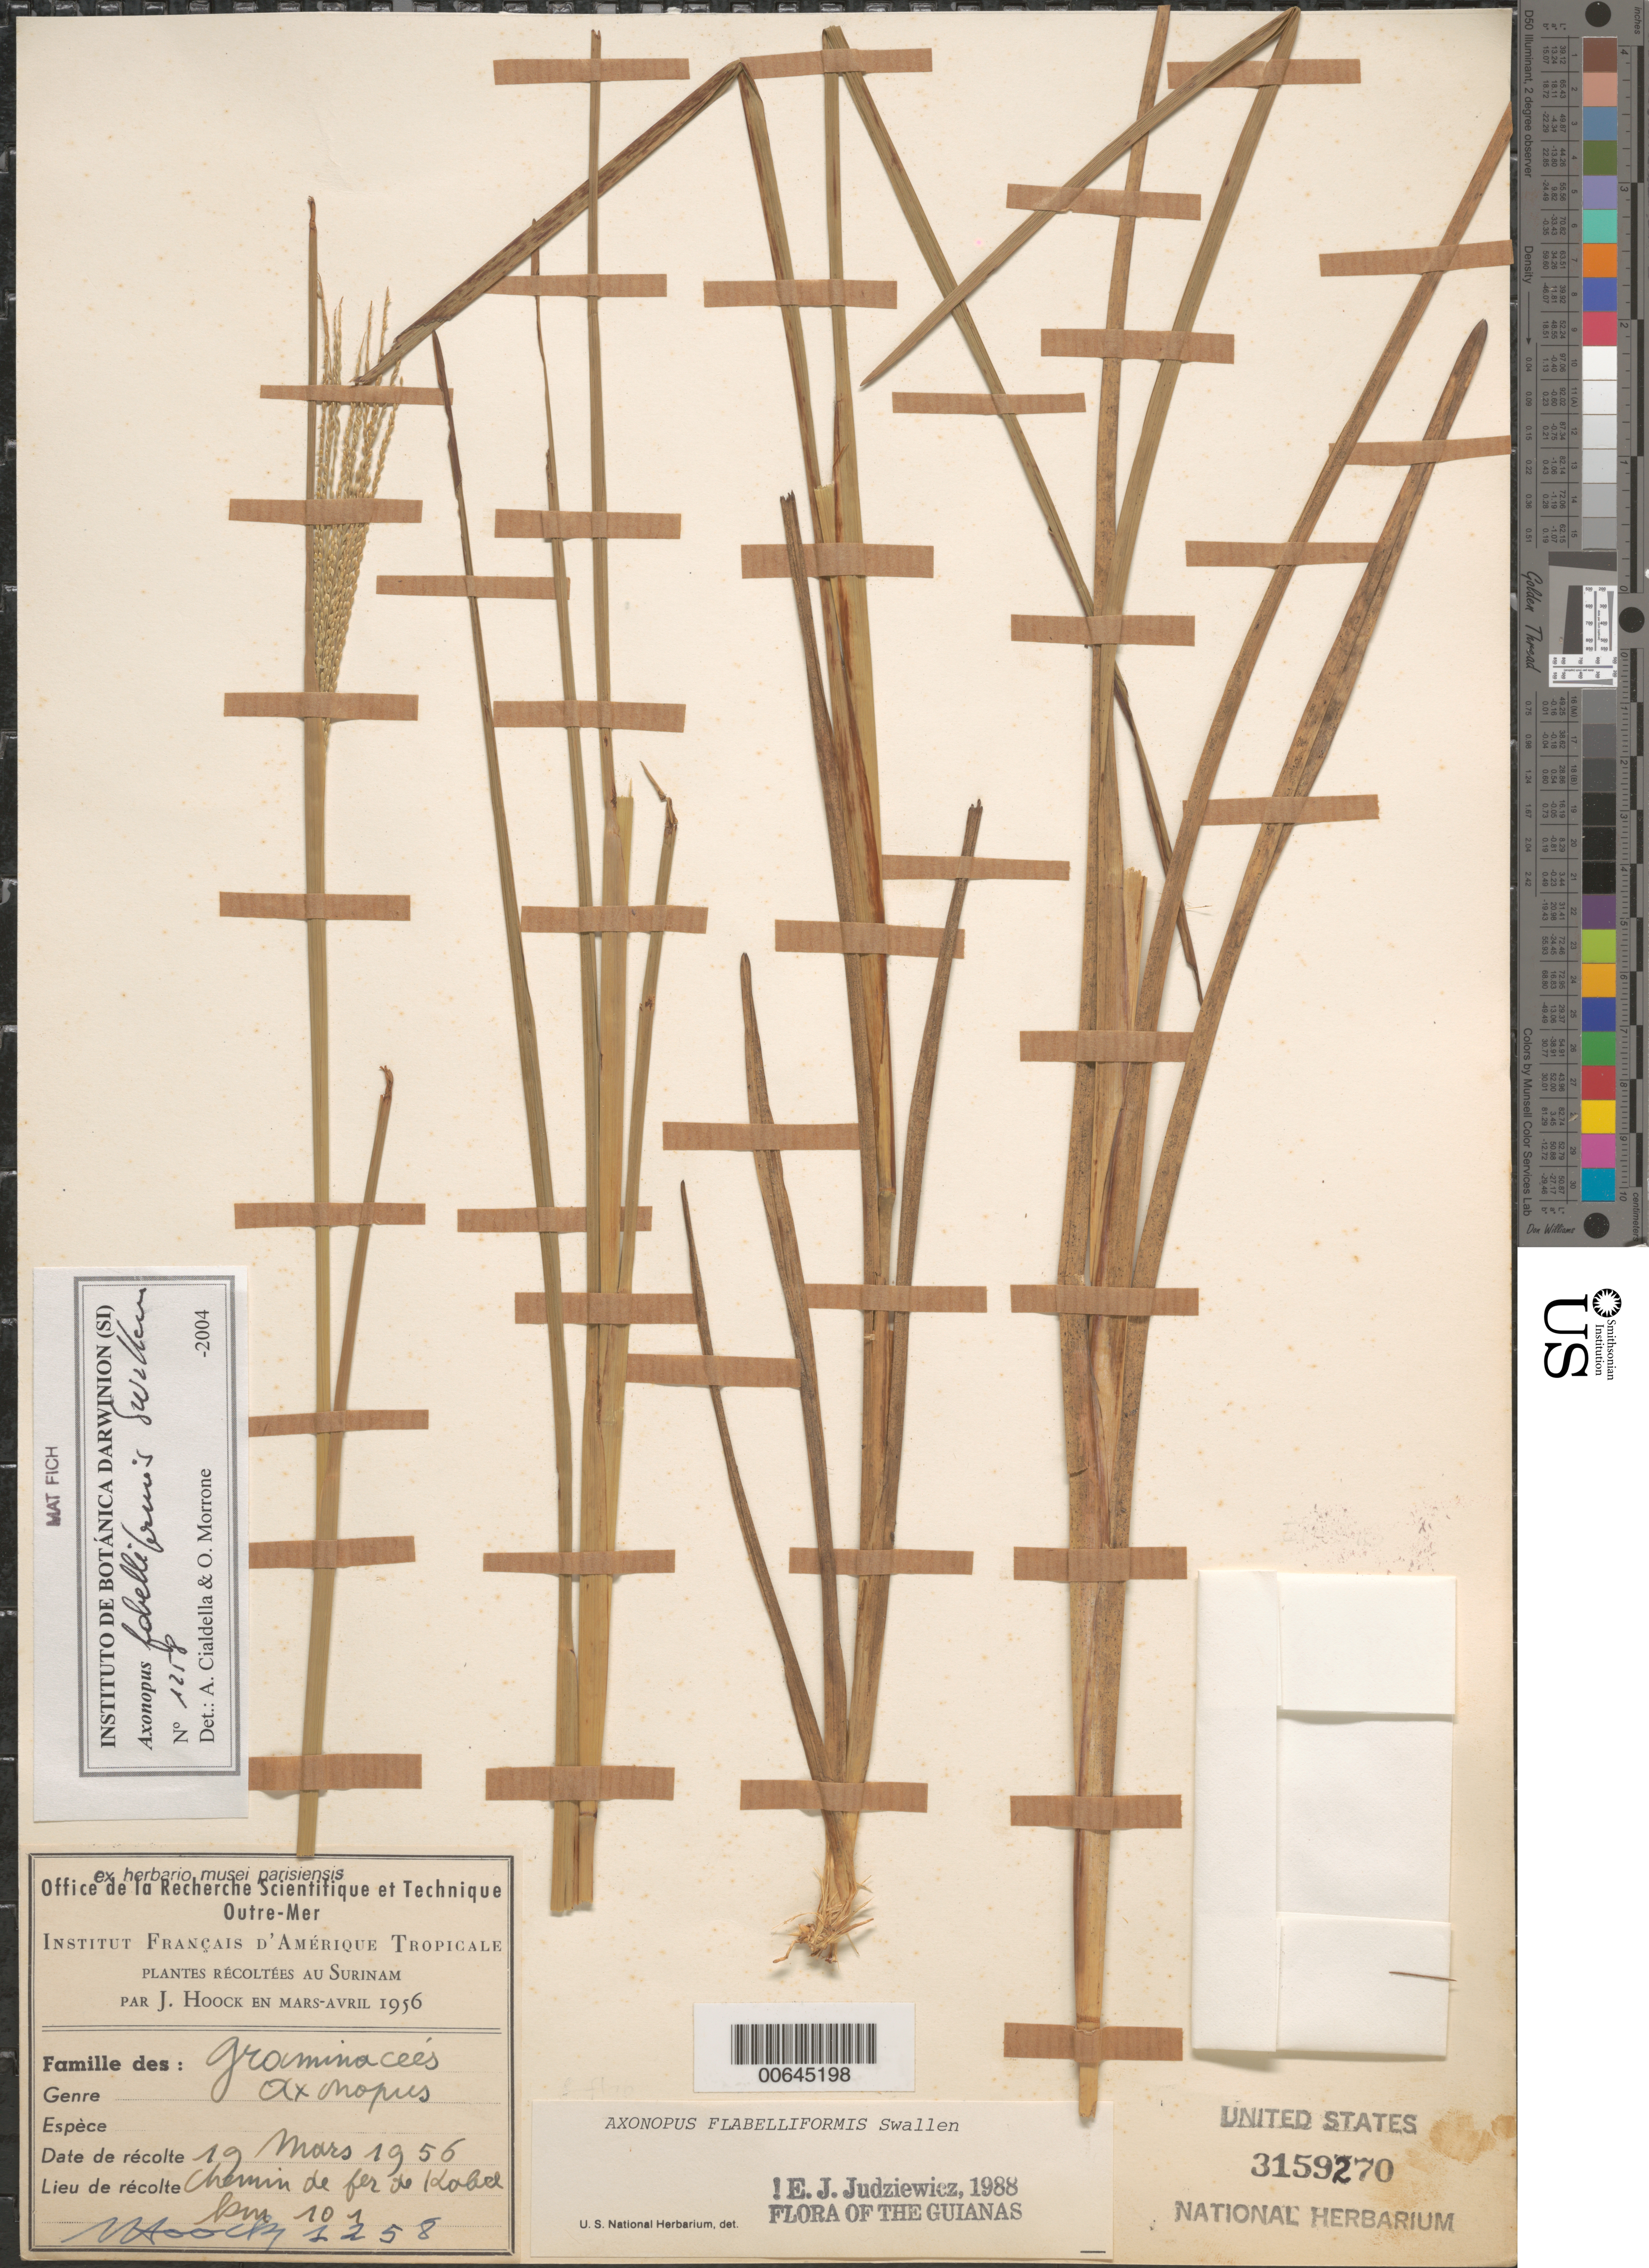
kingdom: Plantae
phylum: Tracheophyta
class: Liliopsida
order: Poales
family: Poaceae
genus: Axonopus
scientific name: Axonopus flabelliformis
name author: Swallen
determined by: Judziewicz, E. J.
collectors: J. Hoock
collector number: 1258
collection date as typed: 19-Mar-56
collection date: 1956-03-19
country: Suriname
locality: Chemin de fer de Kabel, km 101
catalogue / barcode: US 3159270